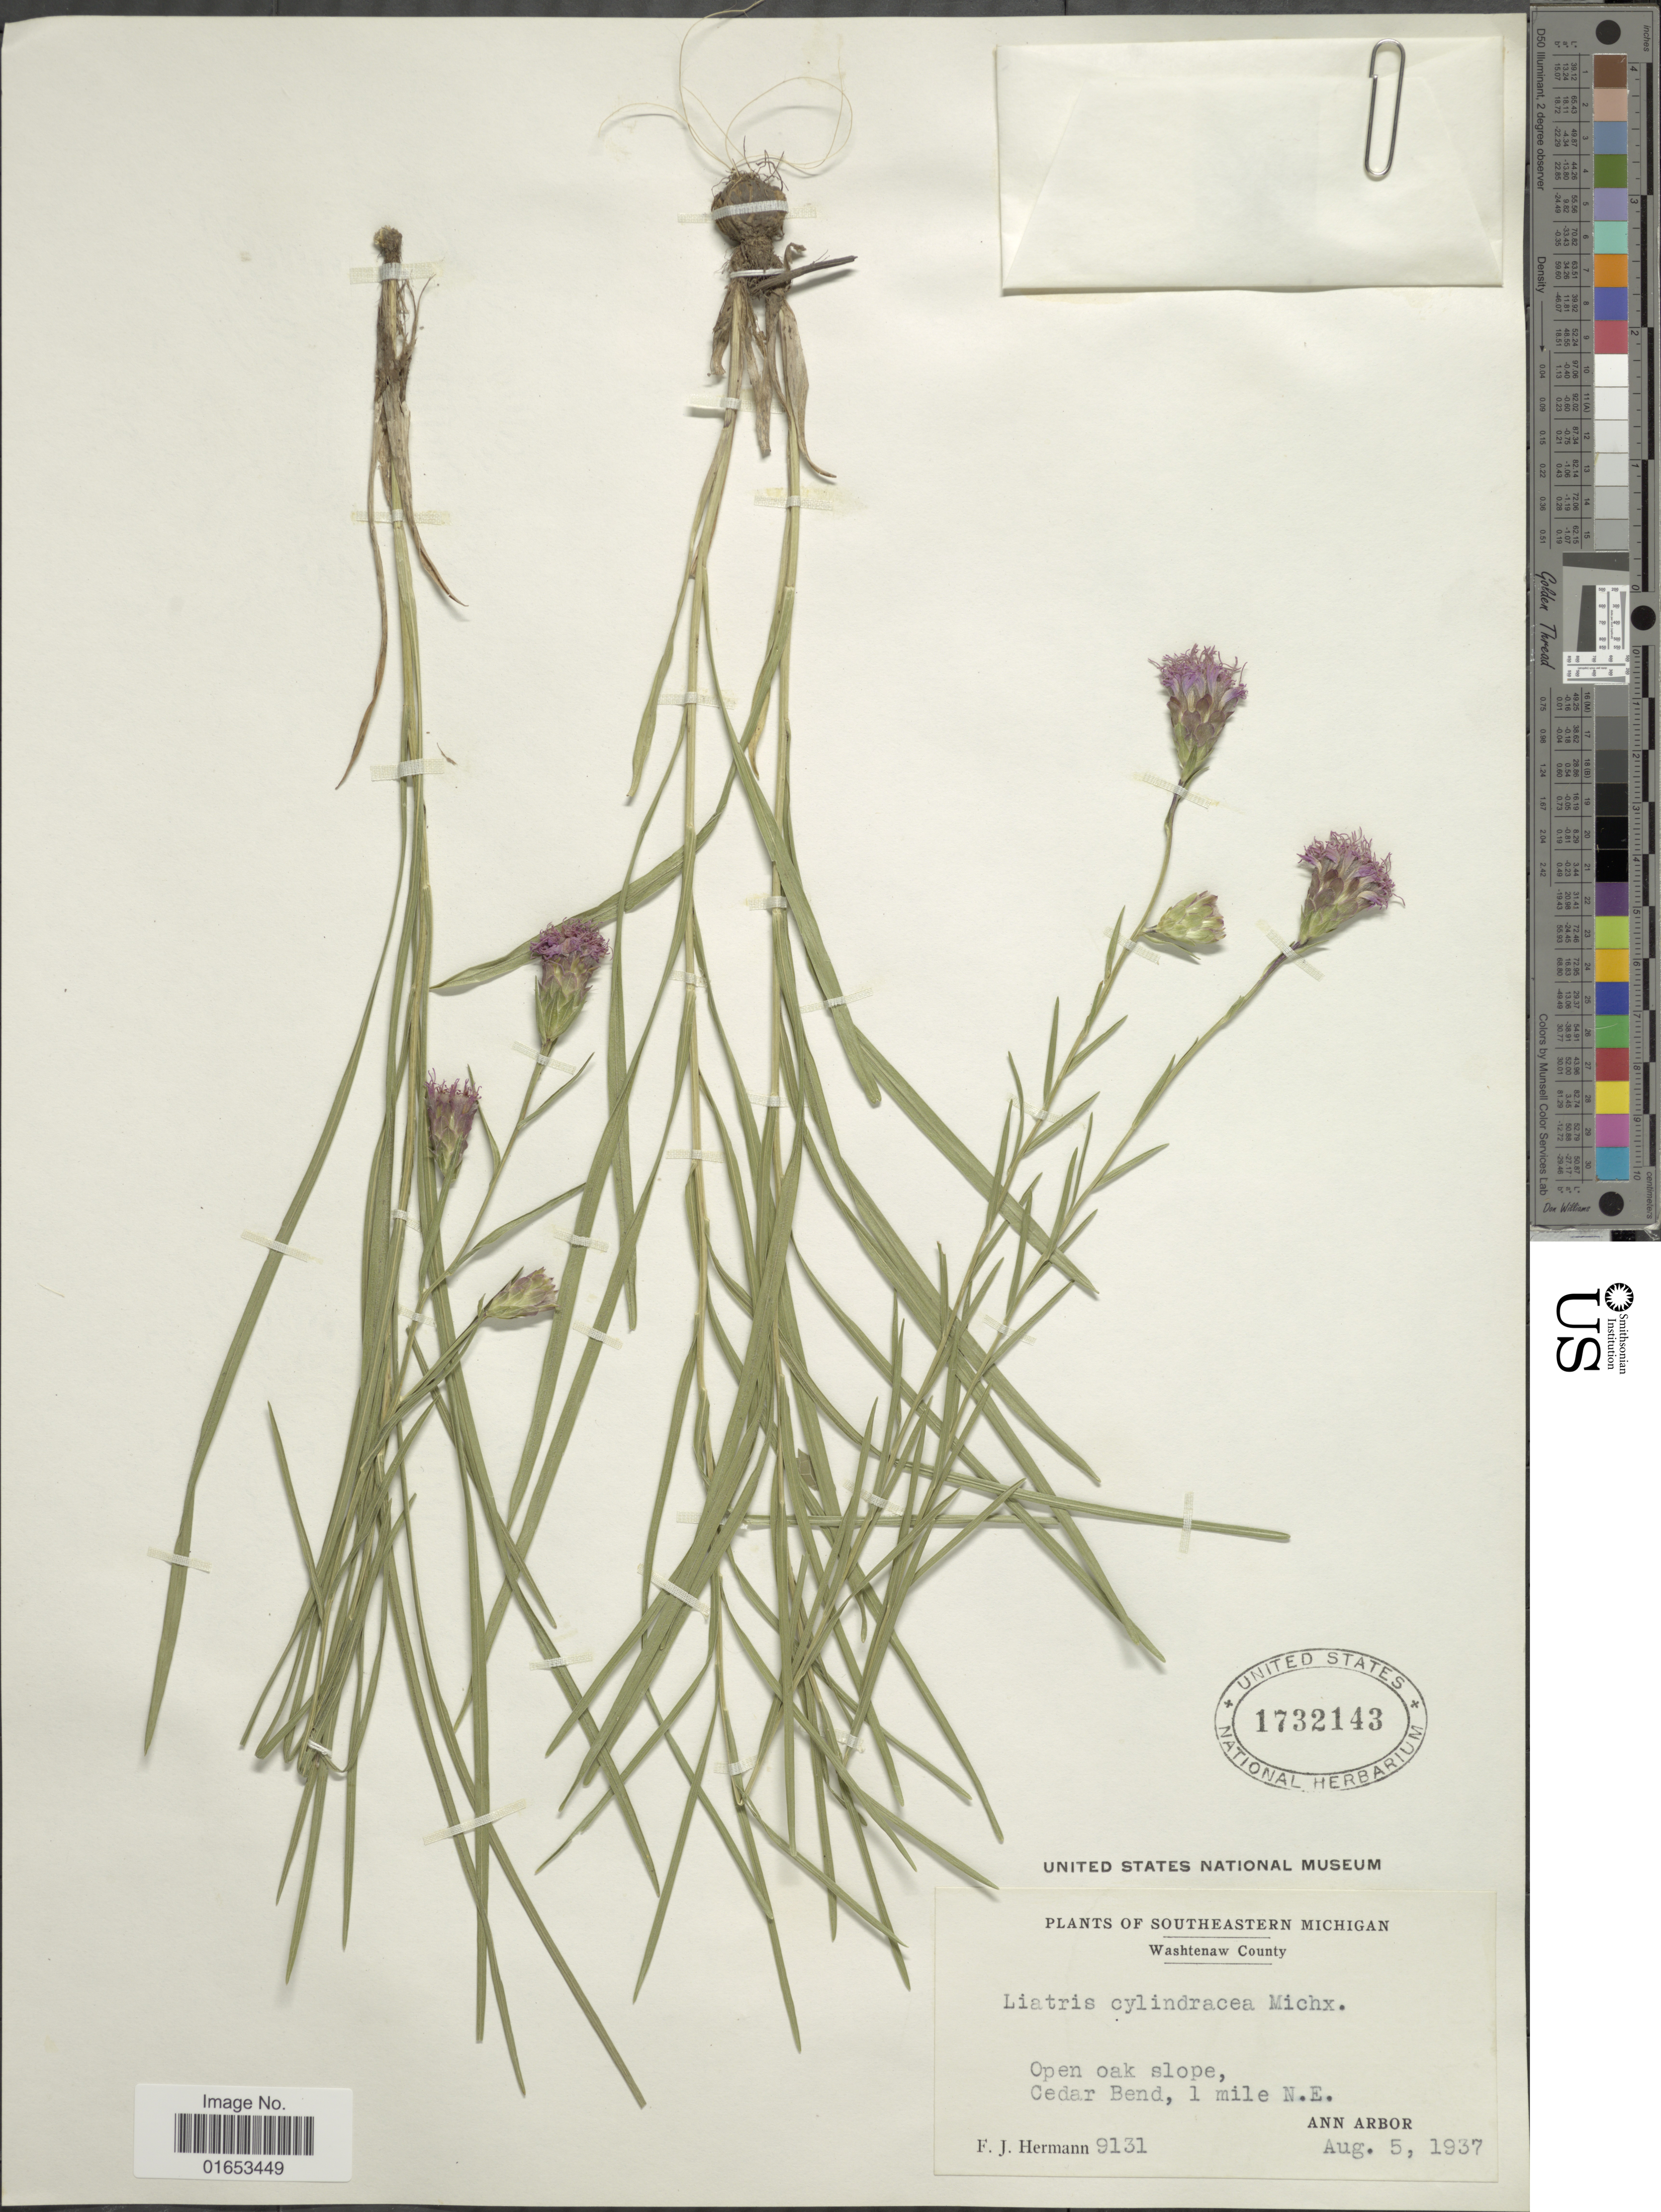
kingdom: Plantae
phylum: Tracheophyta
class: Magnoliopsida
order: Asterales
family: Asteraceae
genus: Liatris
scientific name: Liatris cylindracea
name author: Michaux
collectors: F. J. Hermann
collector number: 9131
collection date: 1937-08-05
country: United States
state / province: Michigan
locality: Washtenaw County, Southeastern Michigan, Open oak slope, Cedar Bend, 1 mile N.E. Ann Arbor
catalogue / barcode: US 1732143